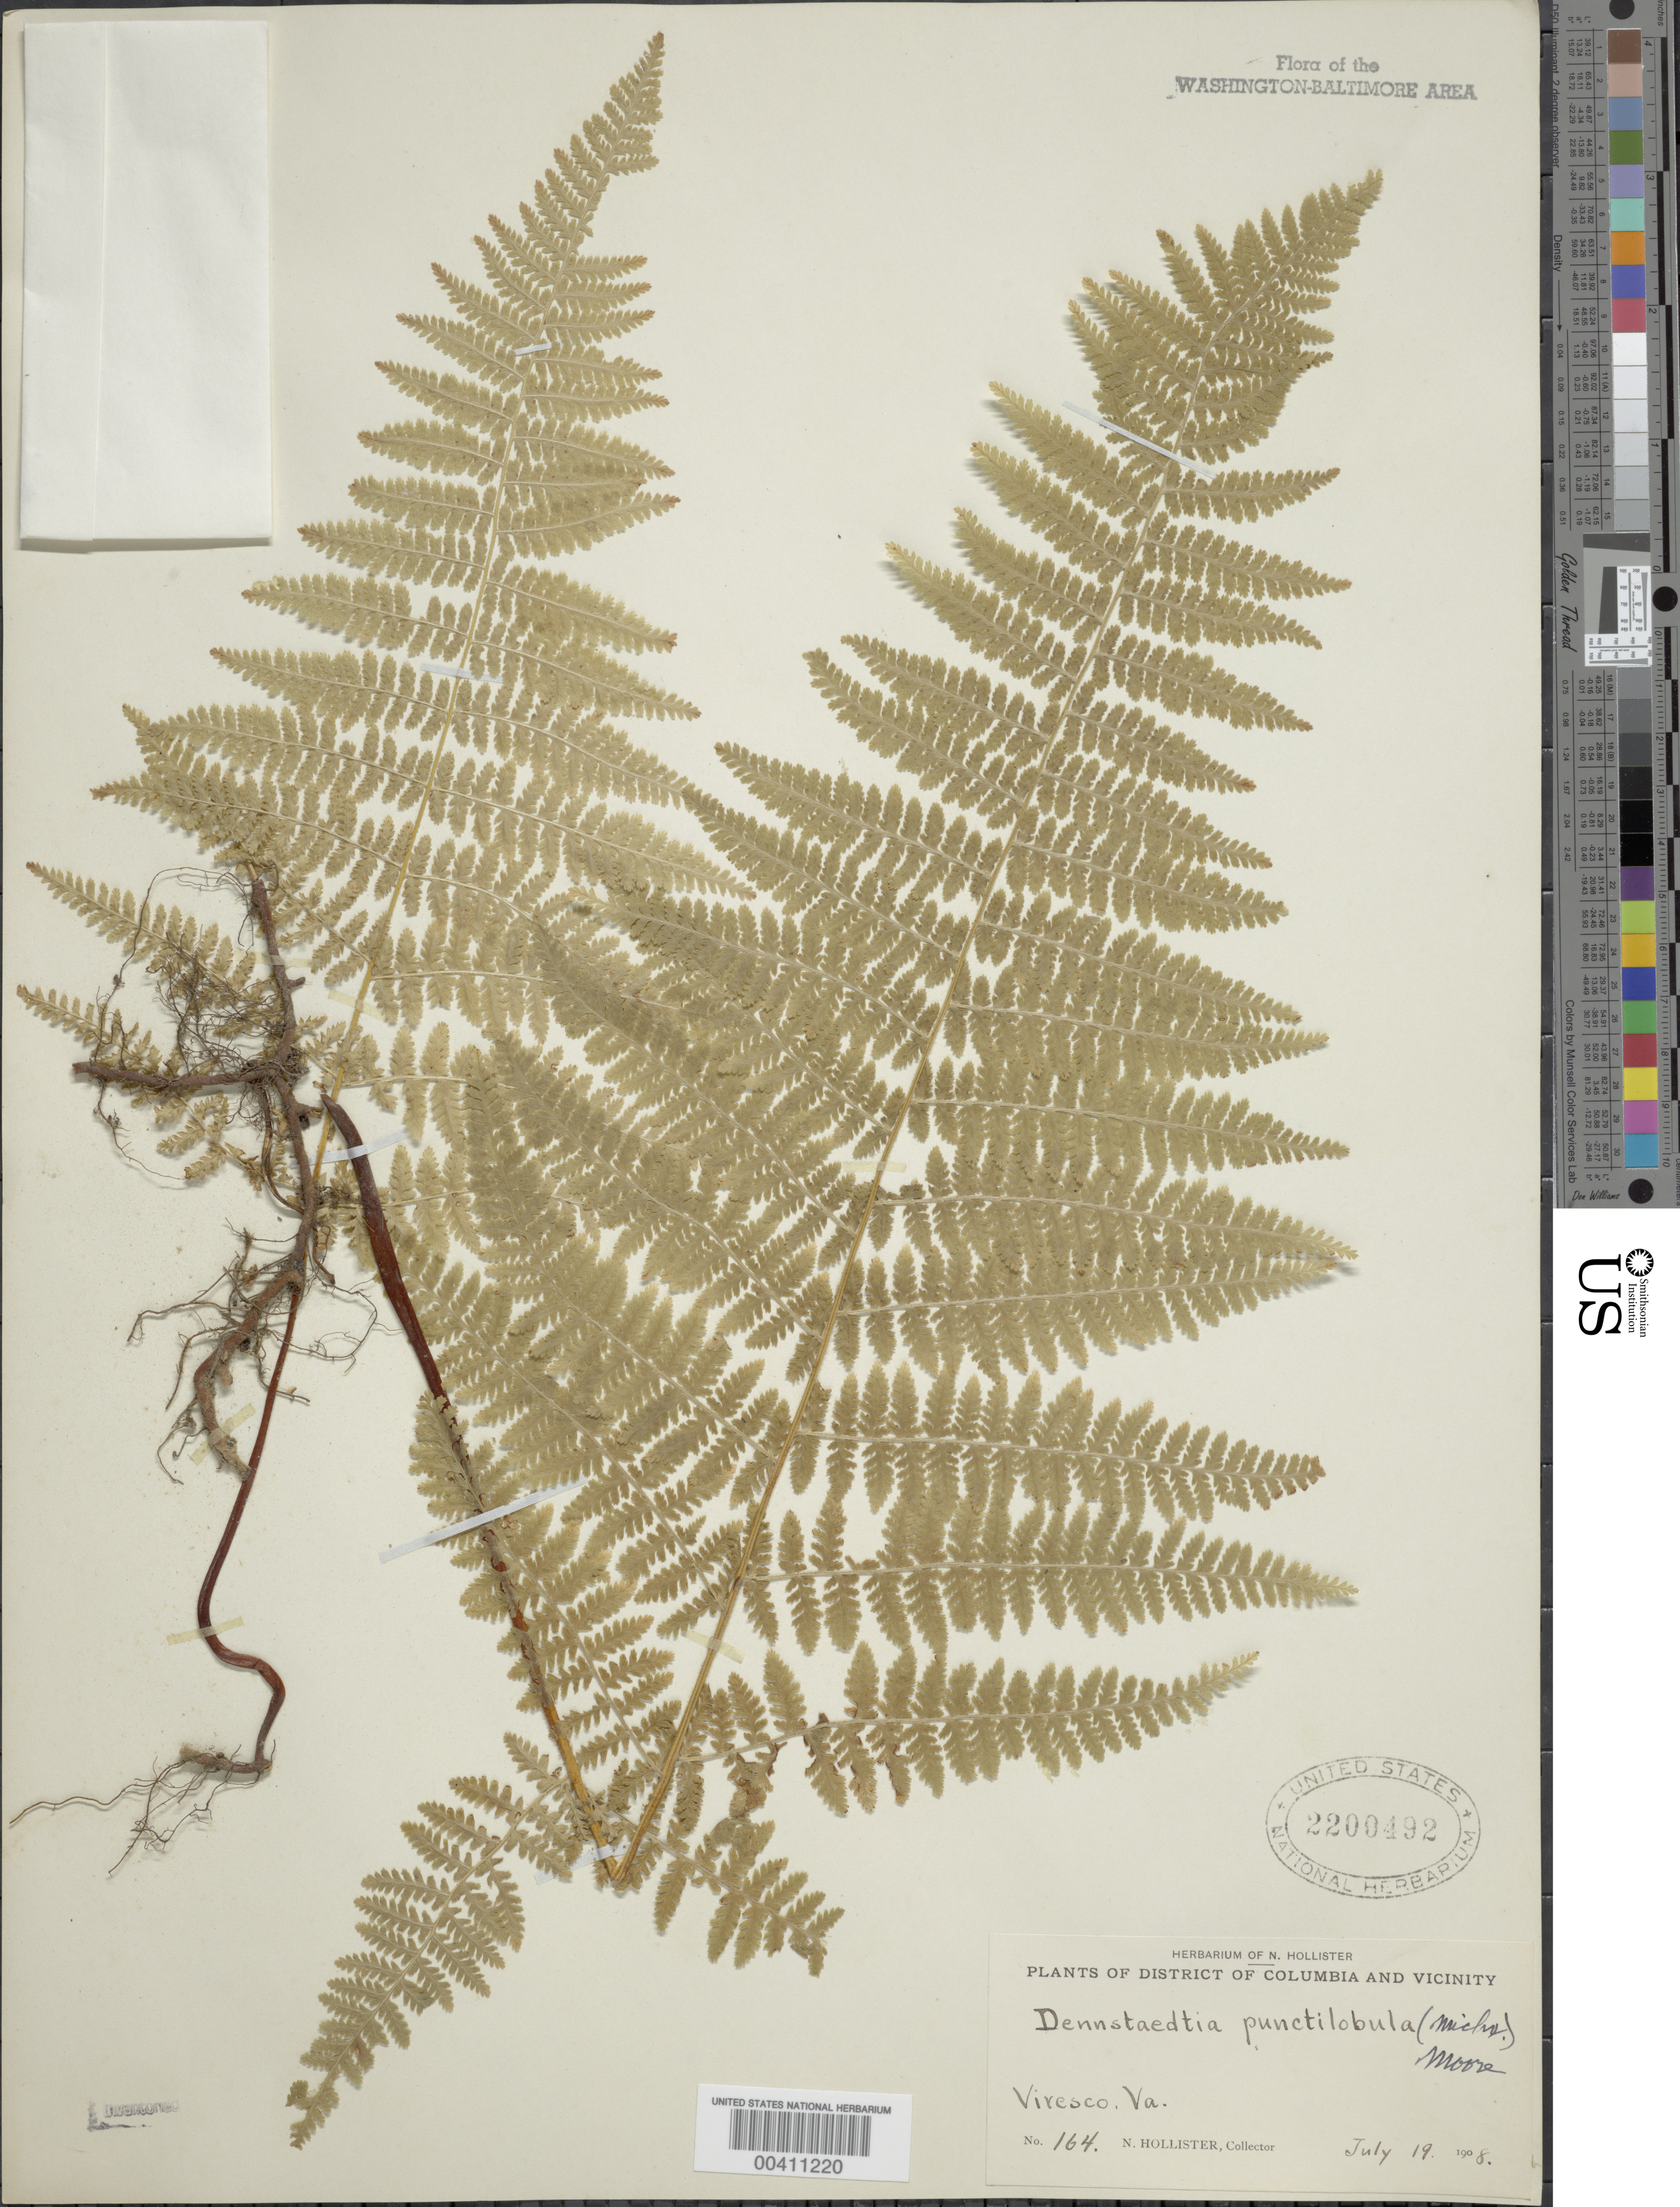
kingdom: Plantae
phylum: Tracheophyta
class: Polypodiopsida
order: Polypodiales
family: Dennstaedtiaceae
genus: Dennstaedtia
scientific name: Dennstaedtia punctilobula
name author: (Michx.) T. Moore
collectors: N. Hollister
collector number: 164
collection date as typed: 19 Jul 1908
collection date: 1908-07-19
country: United States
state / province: Virginia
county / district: Fairfax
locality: Viresco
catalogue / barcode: US 2200492